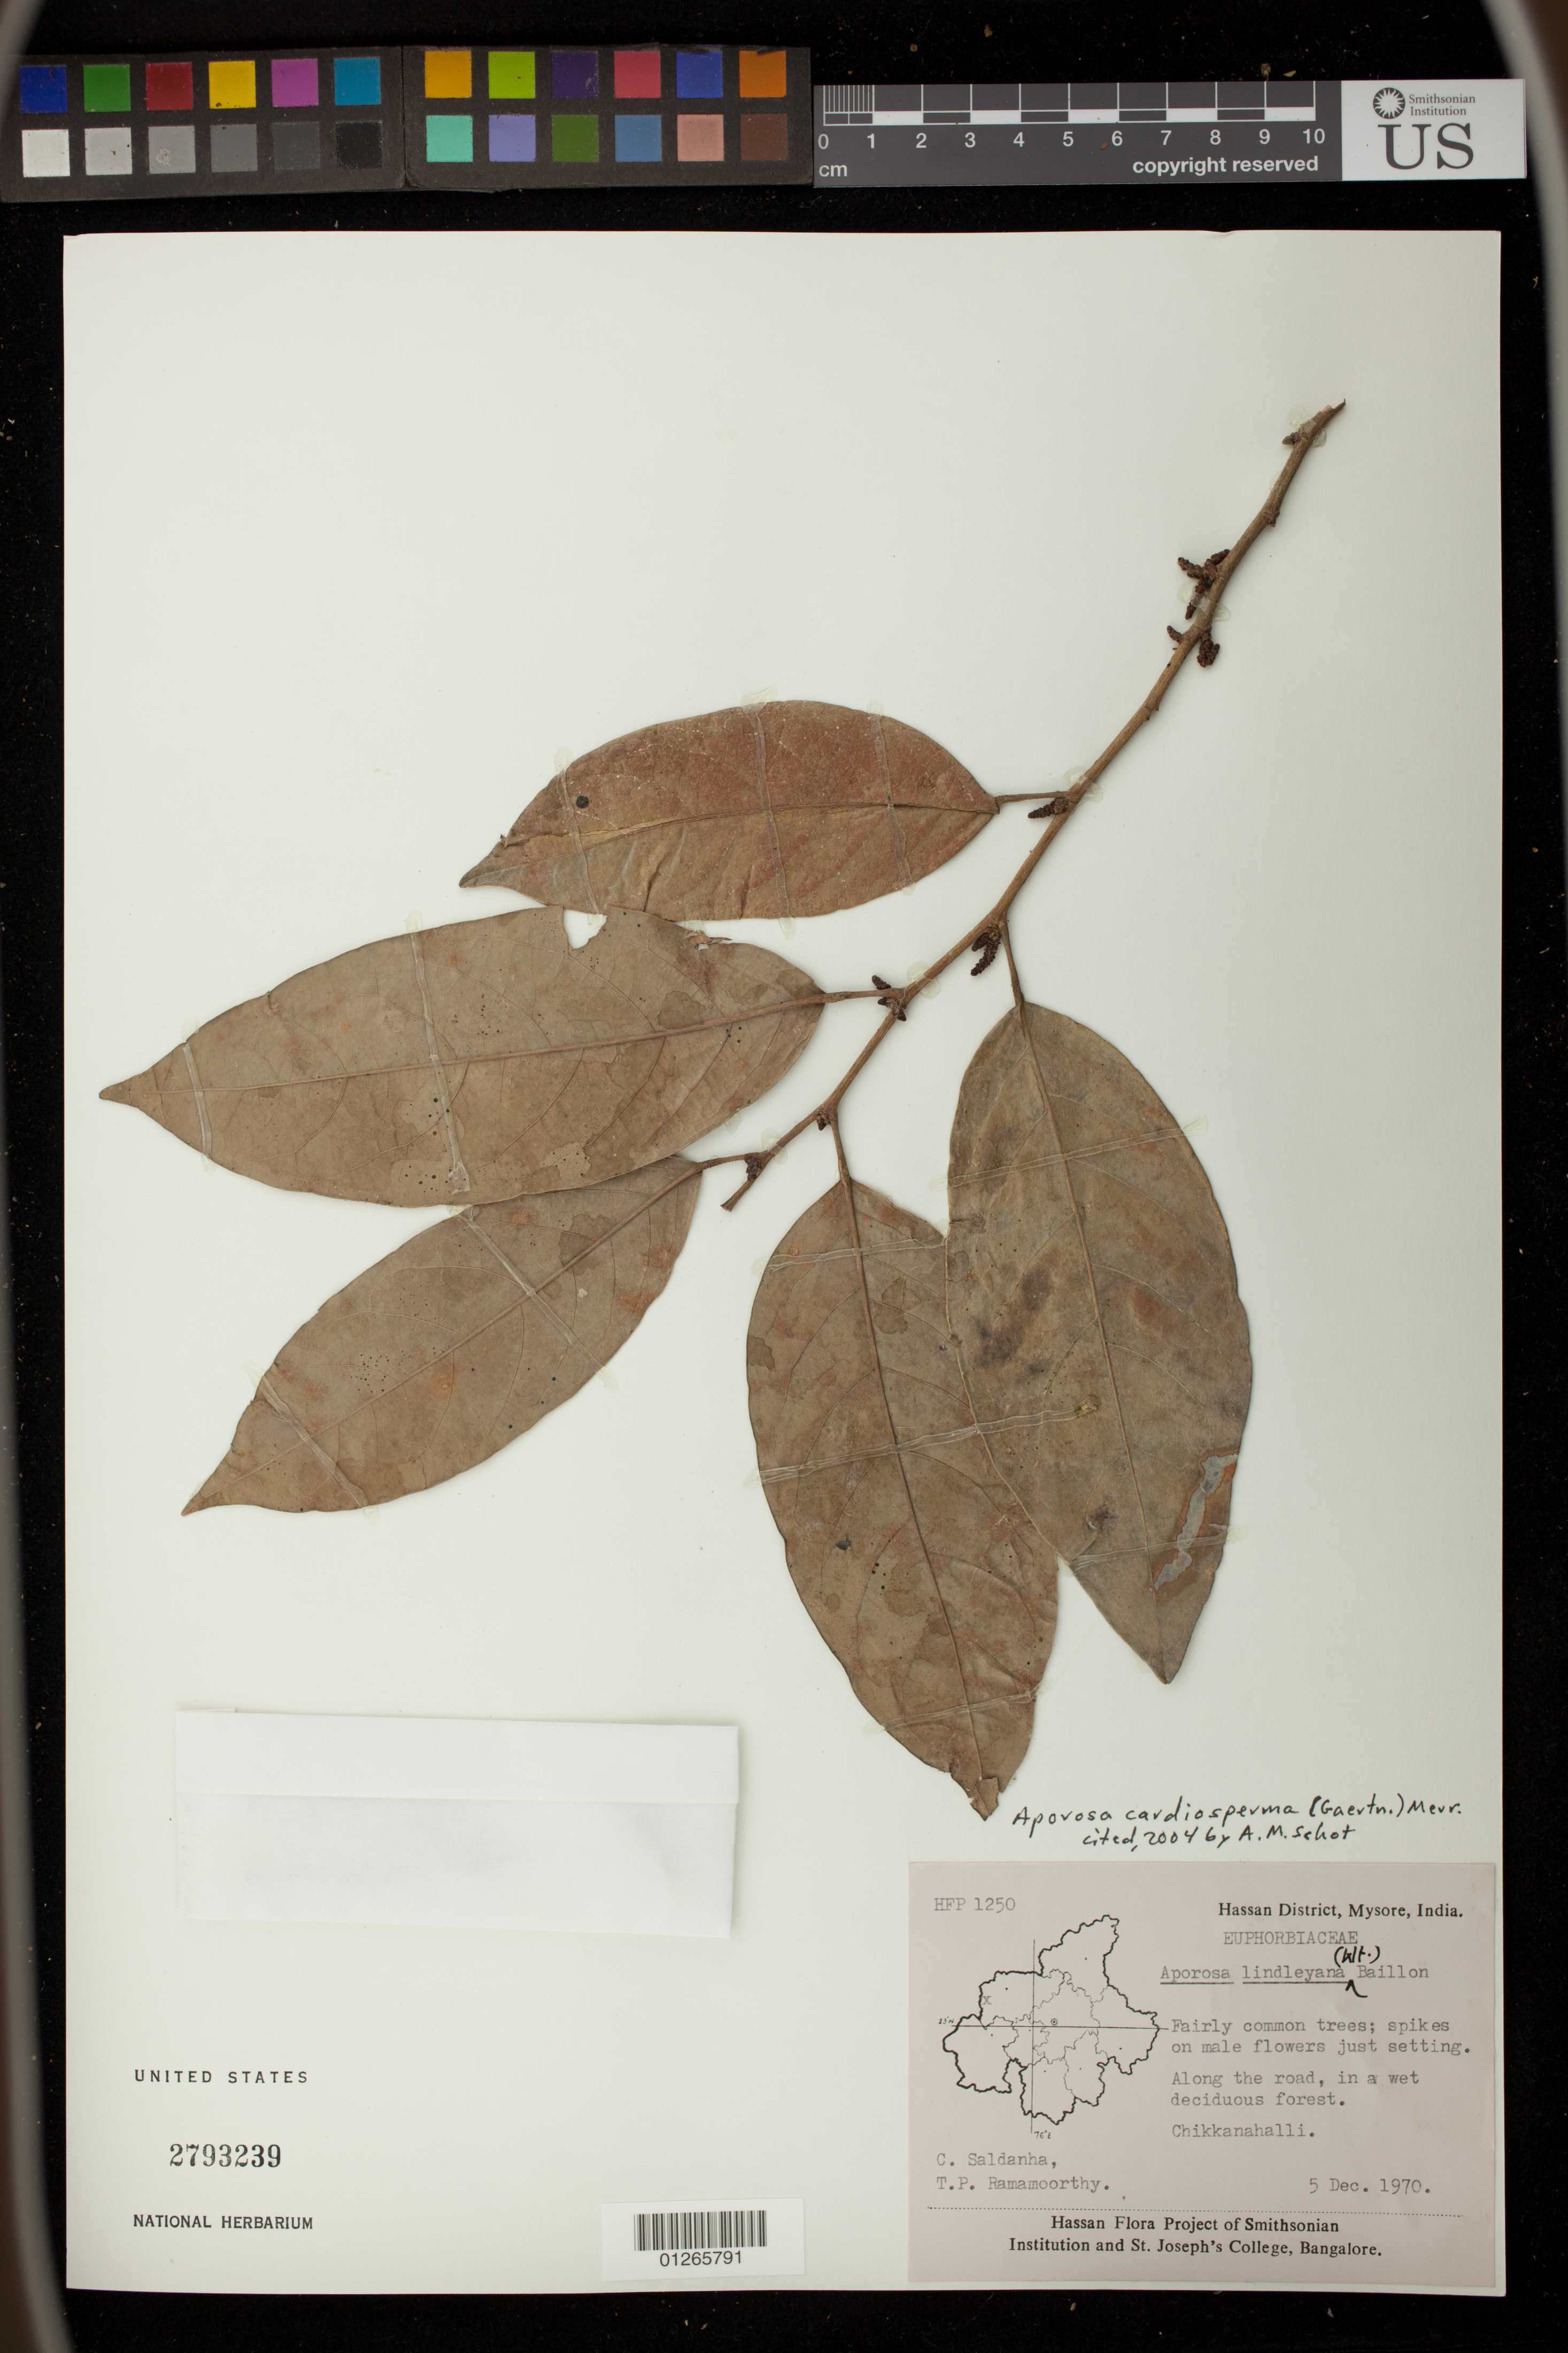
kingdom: Plantae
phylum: Tracheophyta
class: Magnoliopsida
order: Malpighiales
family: Phyllanthaceae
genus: Aporosa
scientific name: Aporosa cardiosperma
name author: (Gaertn.) Merr.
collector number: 1250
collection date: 1970-12-05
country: India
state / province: Karnataka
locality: Hassan District, Mysore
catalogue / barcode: US 2793239